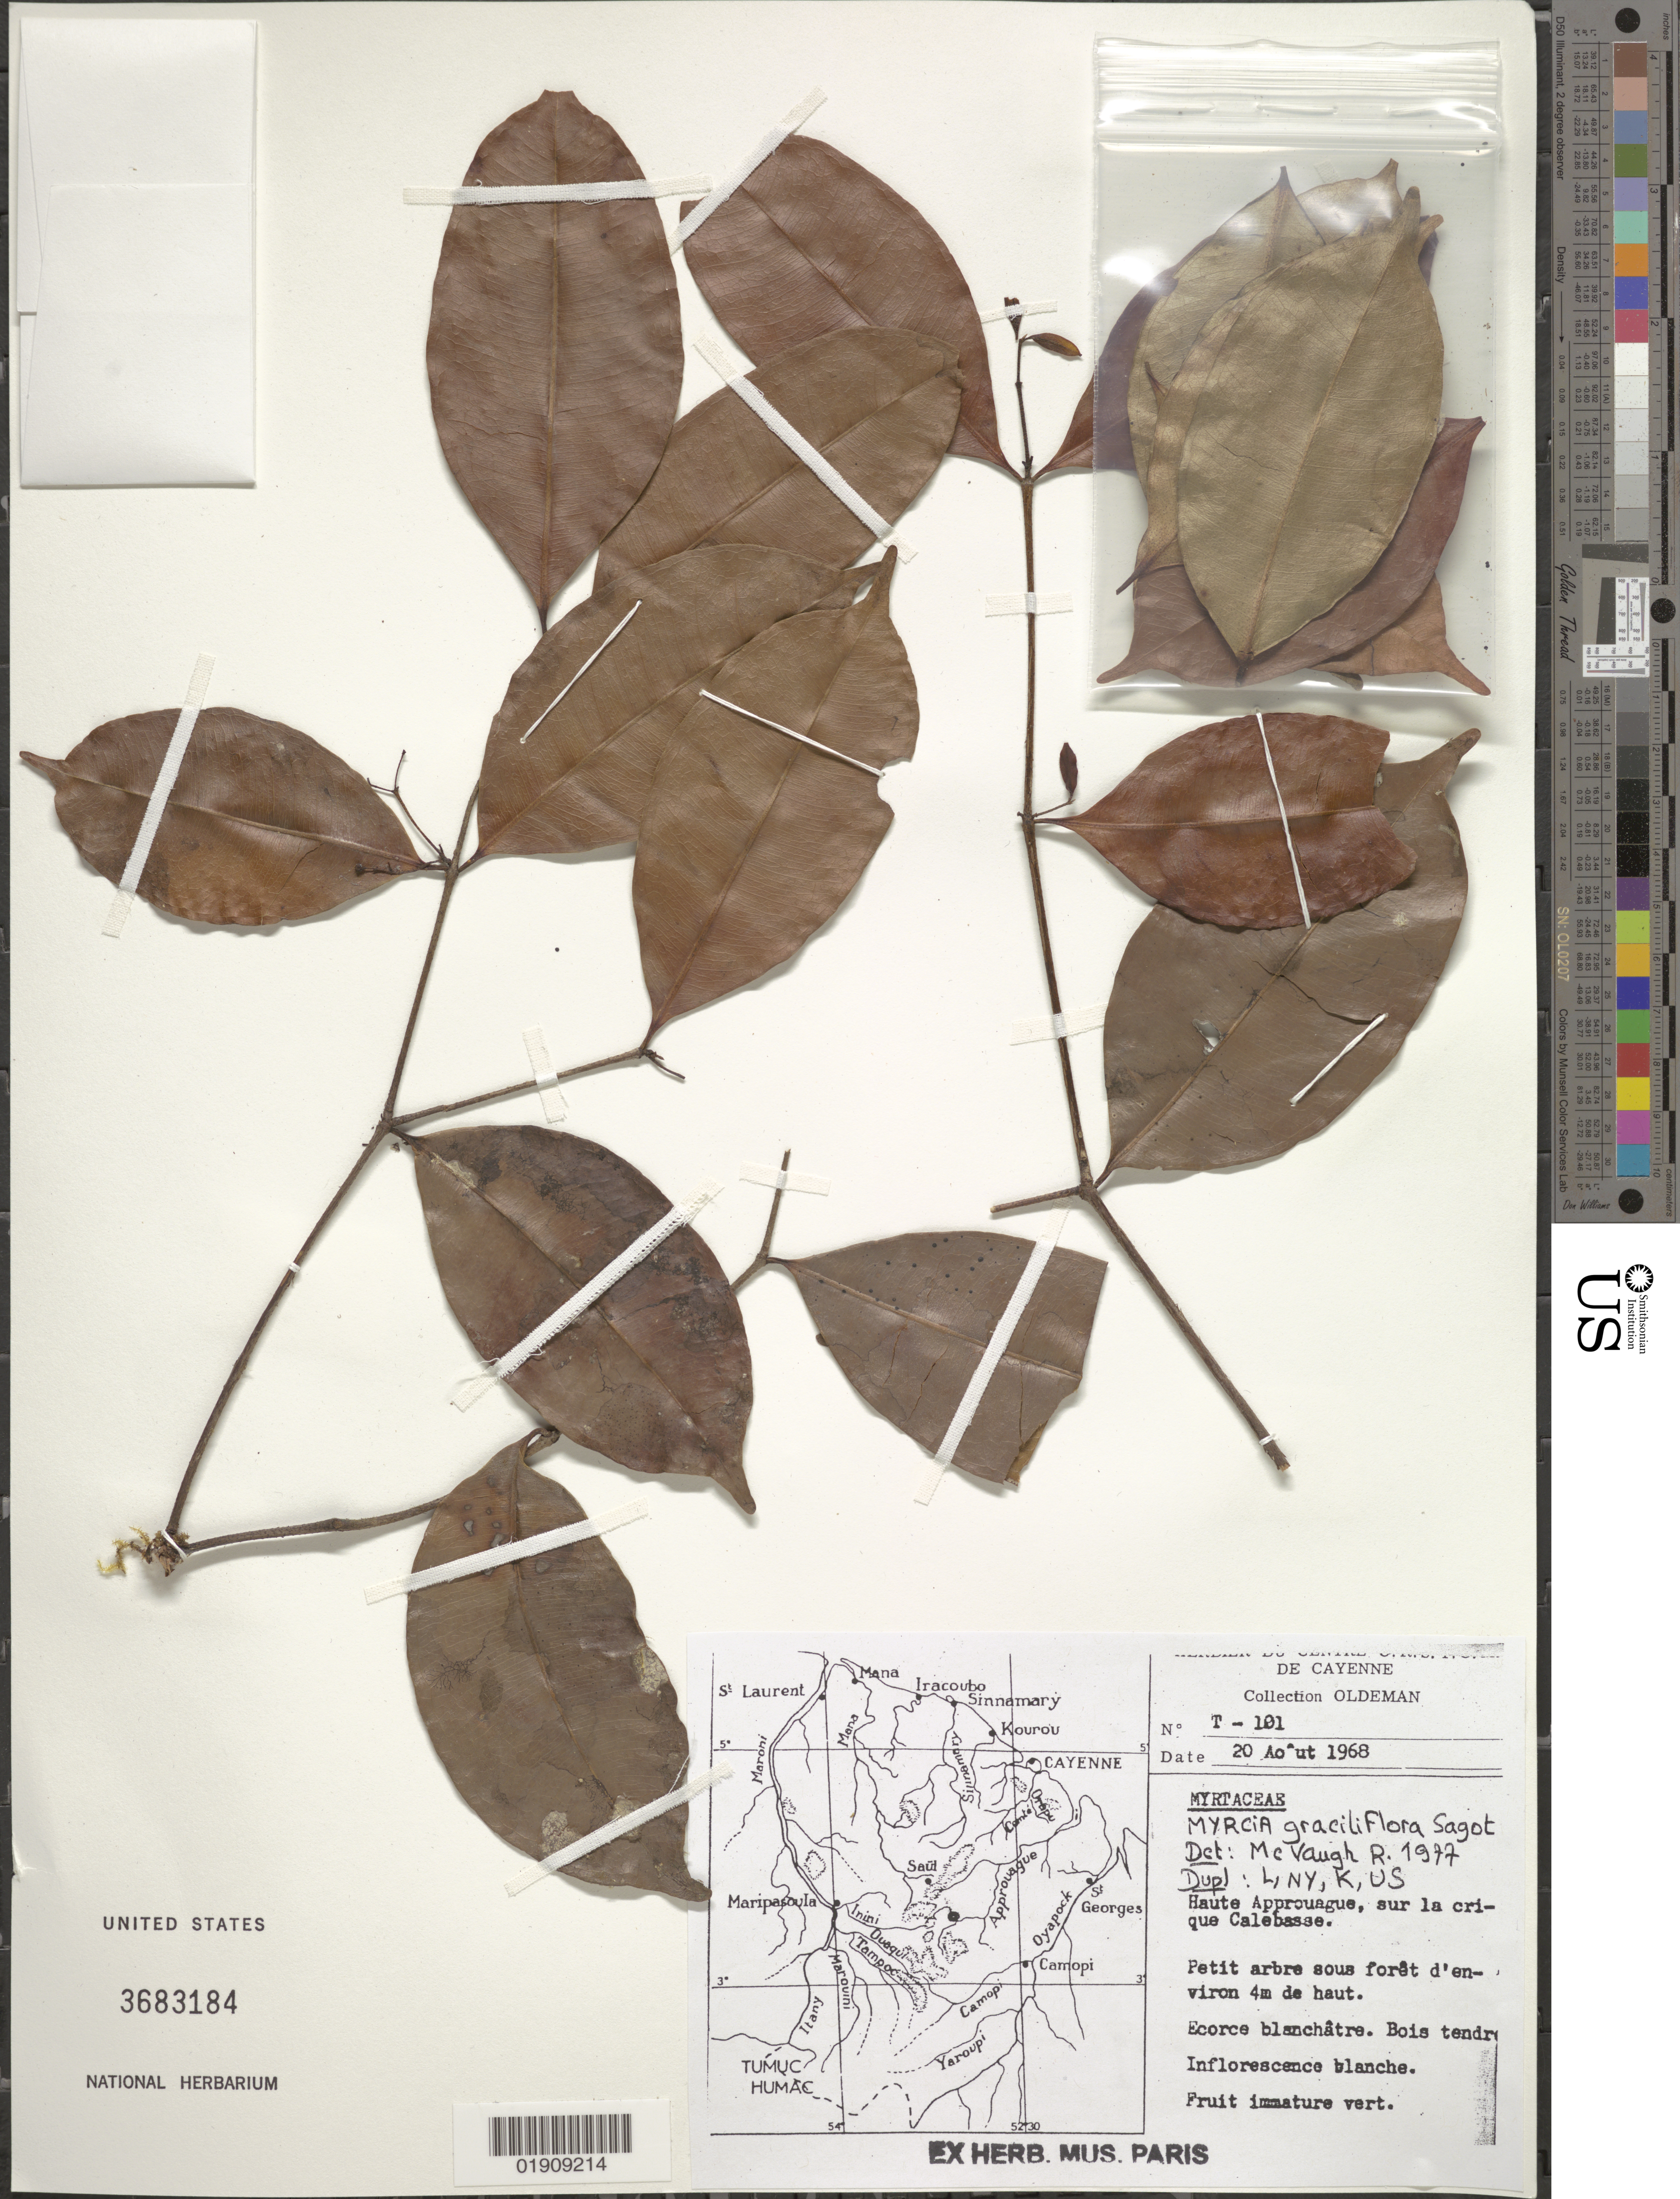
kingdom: Plantae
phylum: Tracheophyta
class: Magnoliopsida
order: Myrtales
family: Myrtaceae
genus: Myrcia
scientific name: Myrcia graciliflora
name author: Sagot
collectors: R. Oldeman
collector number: T 101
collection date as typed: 20 Aug 1968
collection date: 1968-08-20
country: French Guiana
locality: Haute Approuague, sur la crique Calebasse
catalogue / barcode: US 3683184